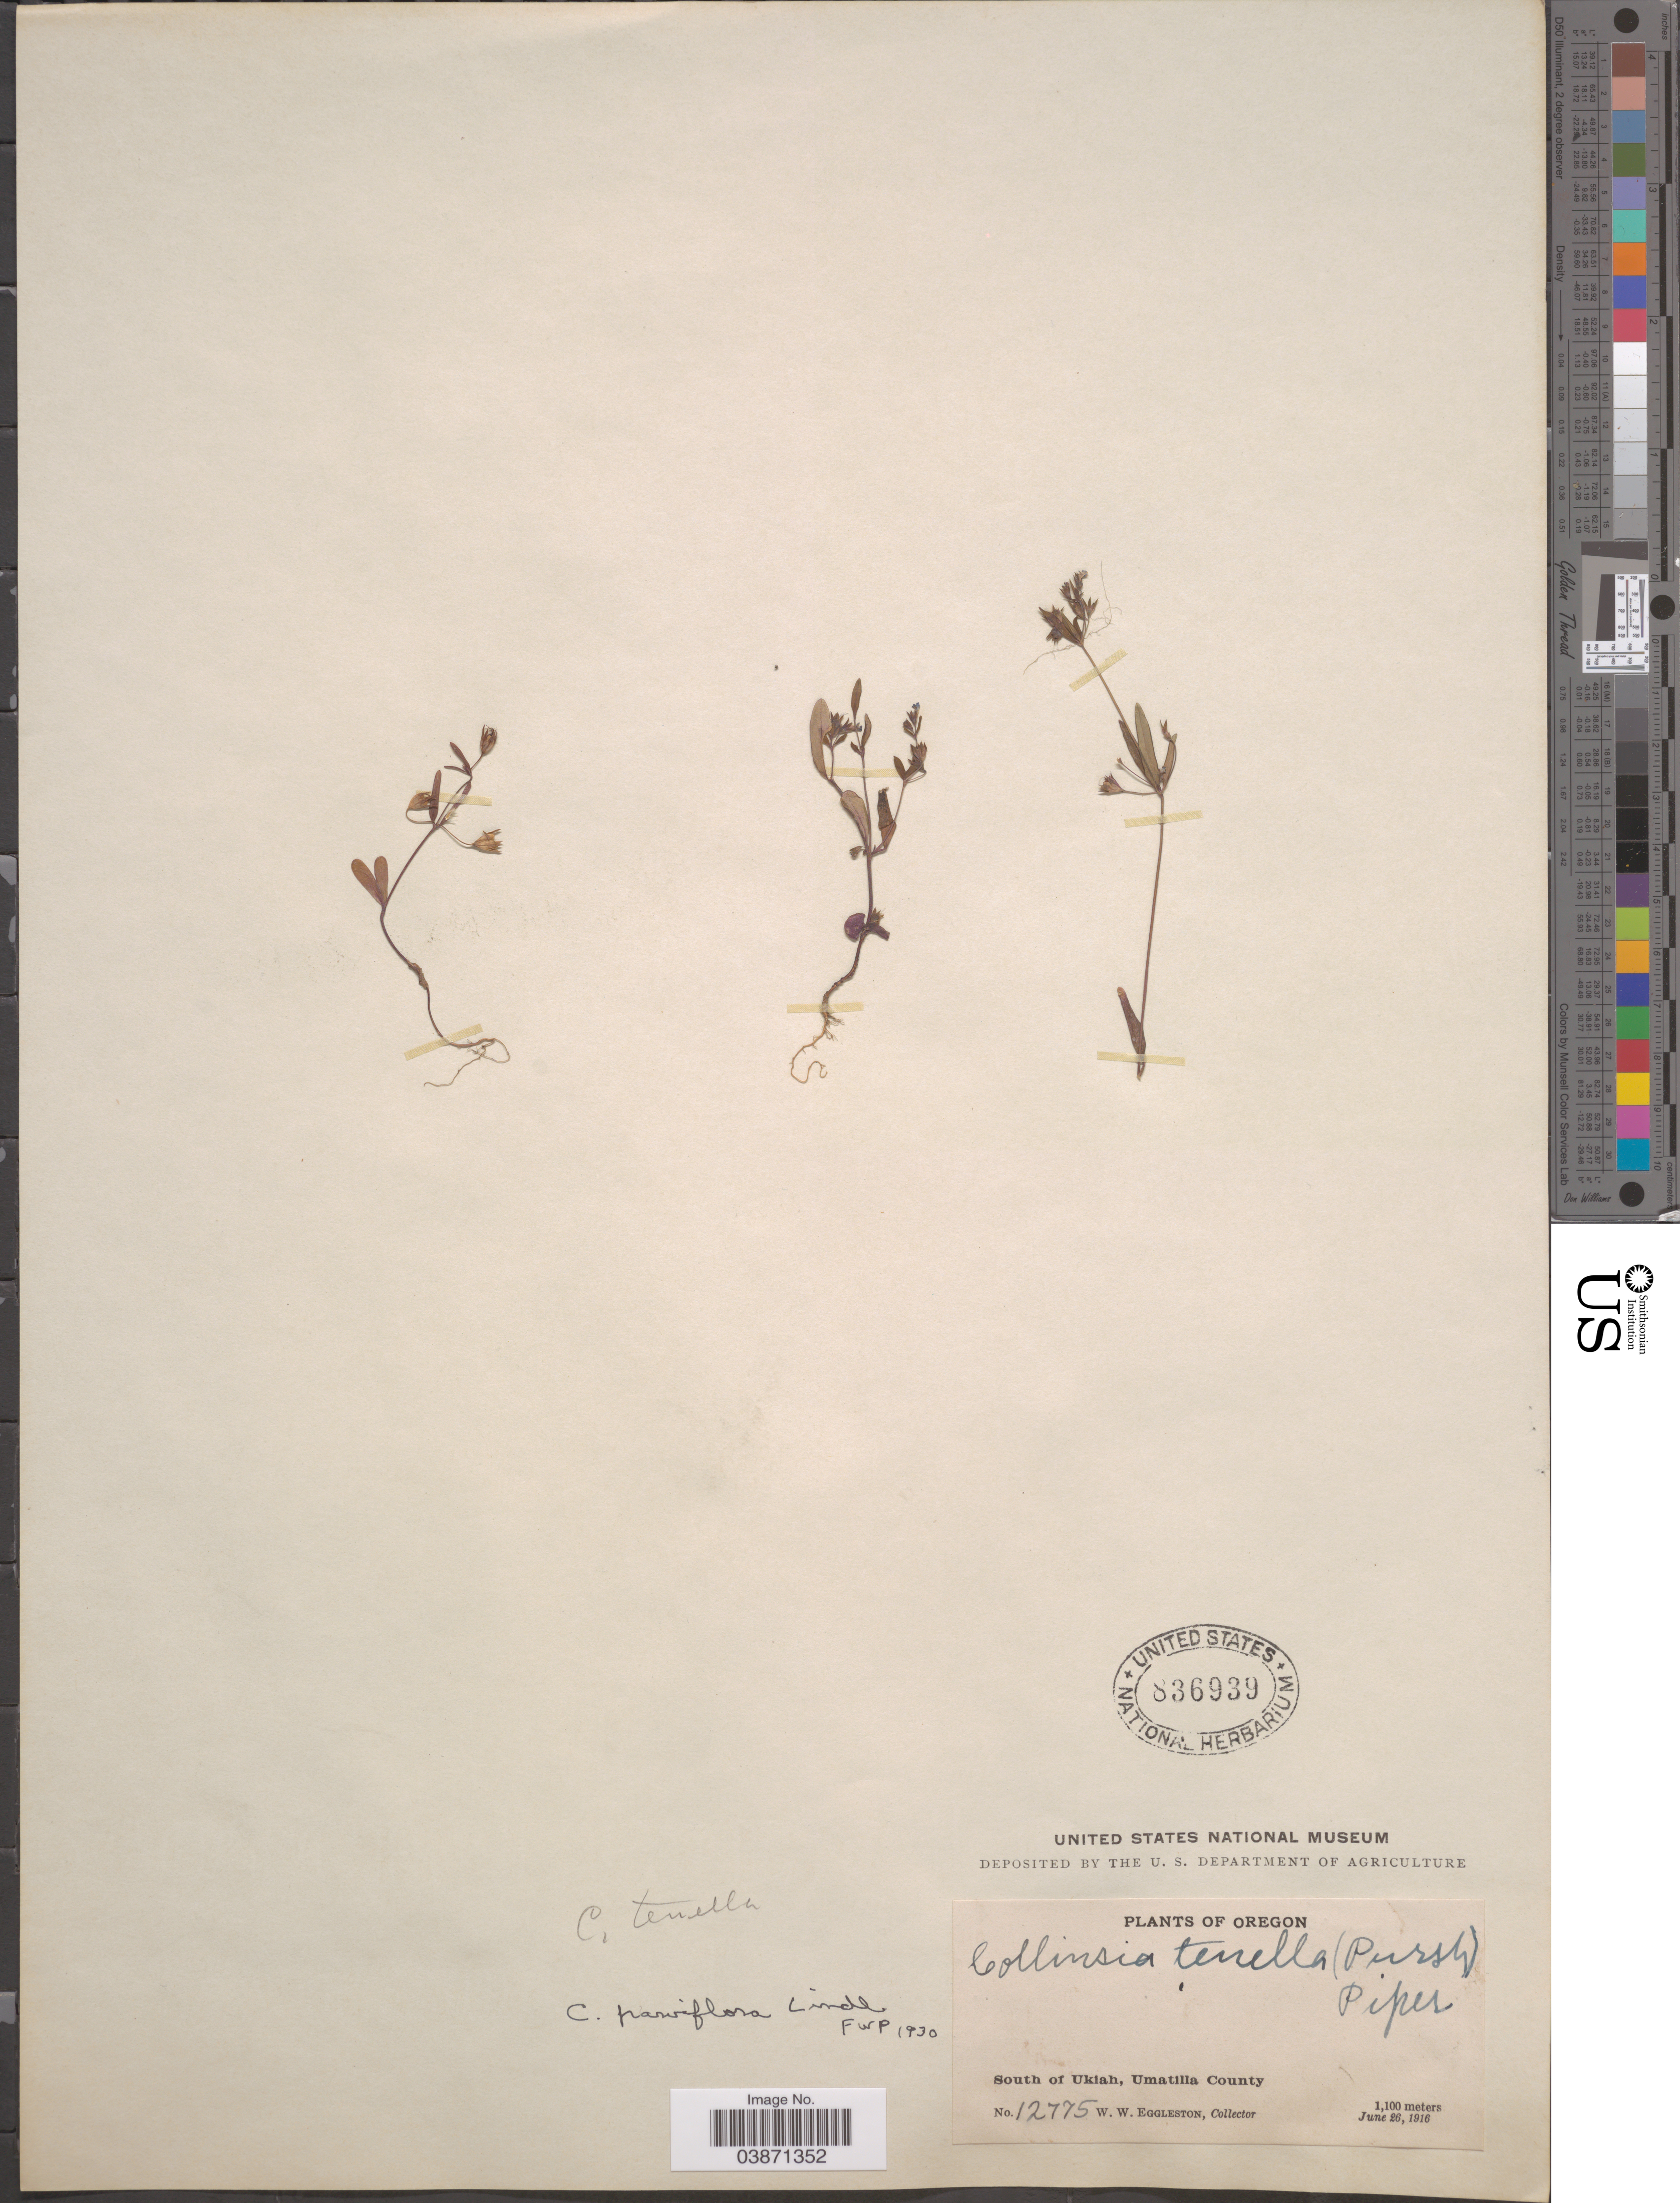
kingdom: Plantae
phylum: Tracheophyta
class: Magnoliopsida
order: Lamiales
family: Plantaginaceae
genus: Collinsia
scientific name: Collinsia parviflora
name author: Douglas ex Lindl.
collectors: W. W. Eggleston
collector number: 12775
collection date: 1916-06-26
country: United States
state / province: Oregon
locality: South of Ukiah, Umatilla County.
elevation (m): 1100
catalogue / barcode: US 836939